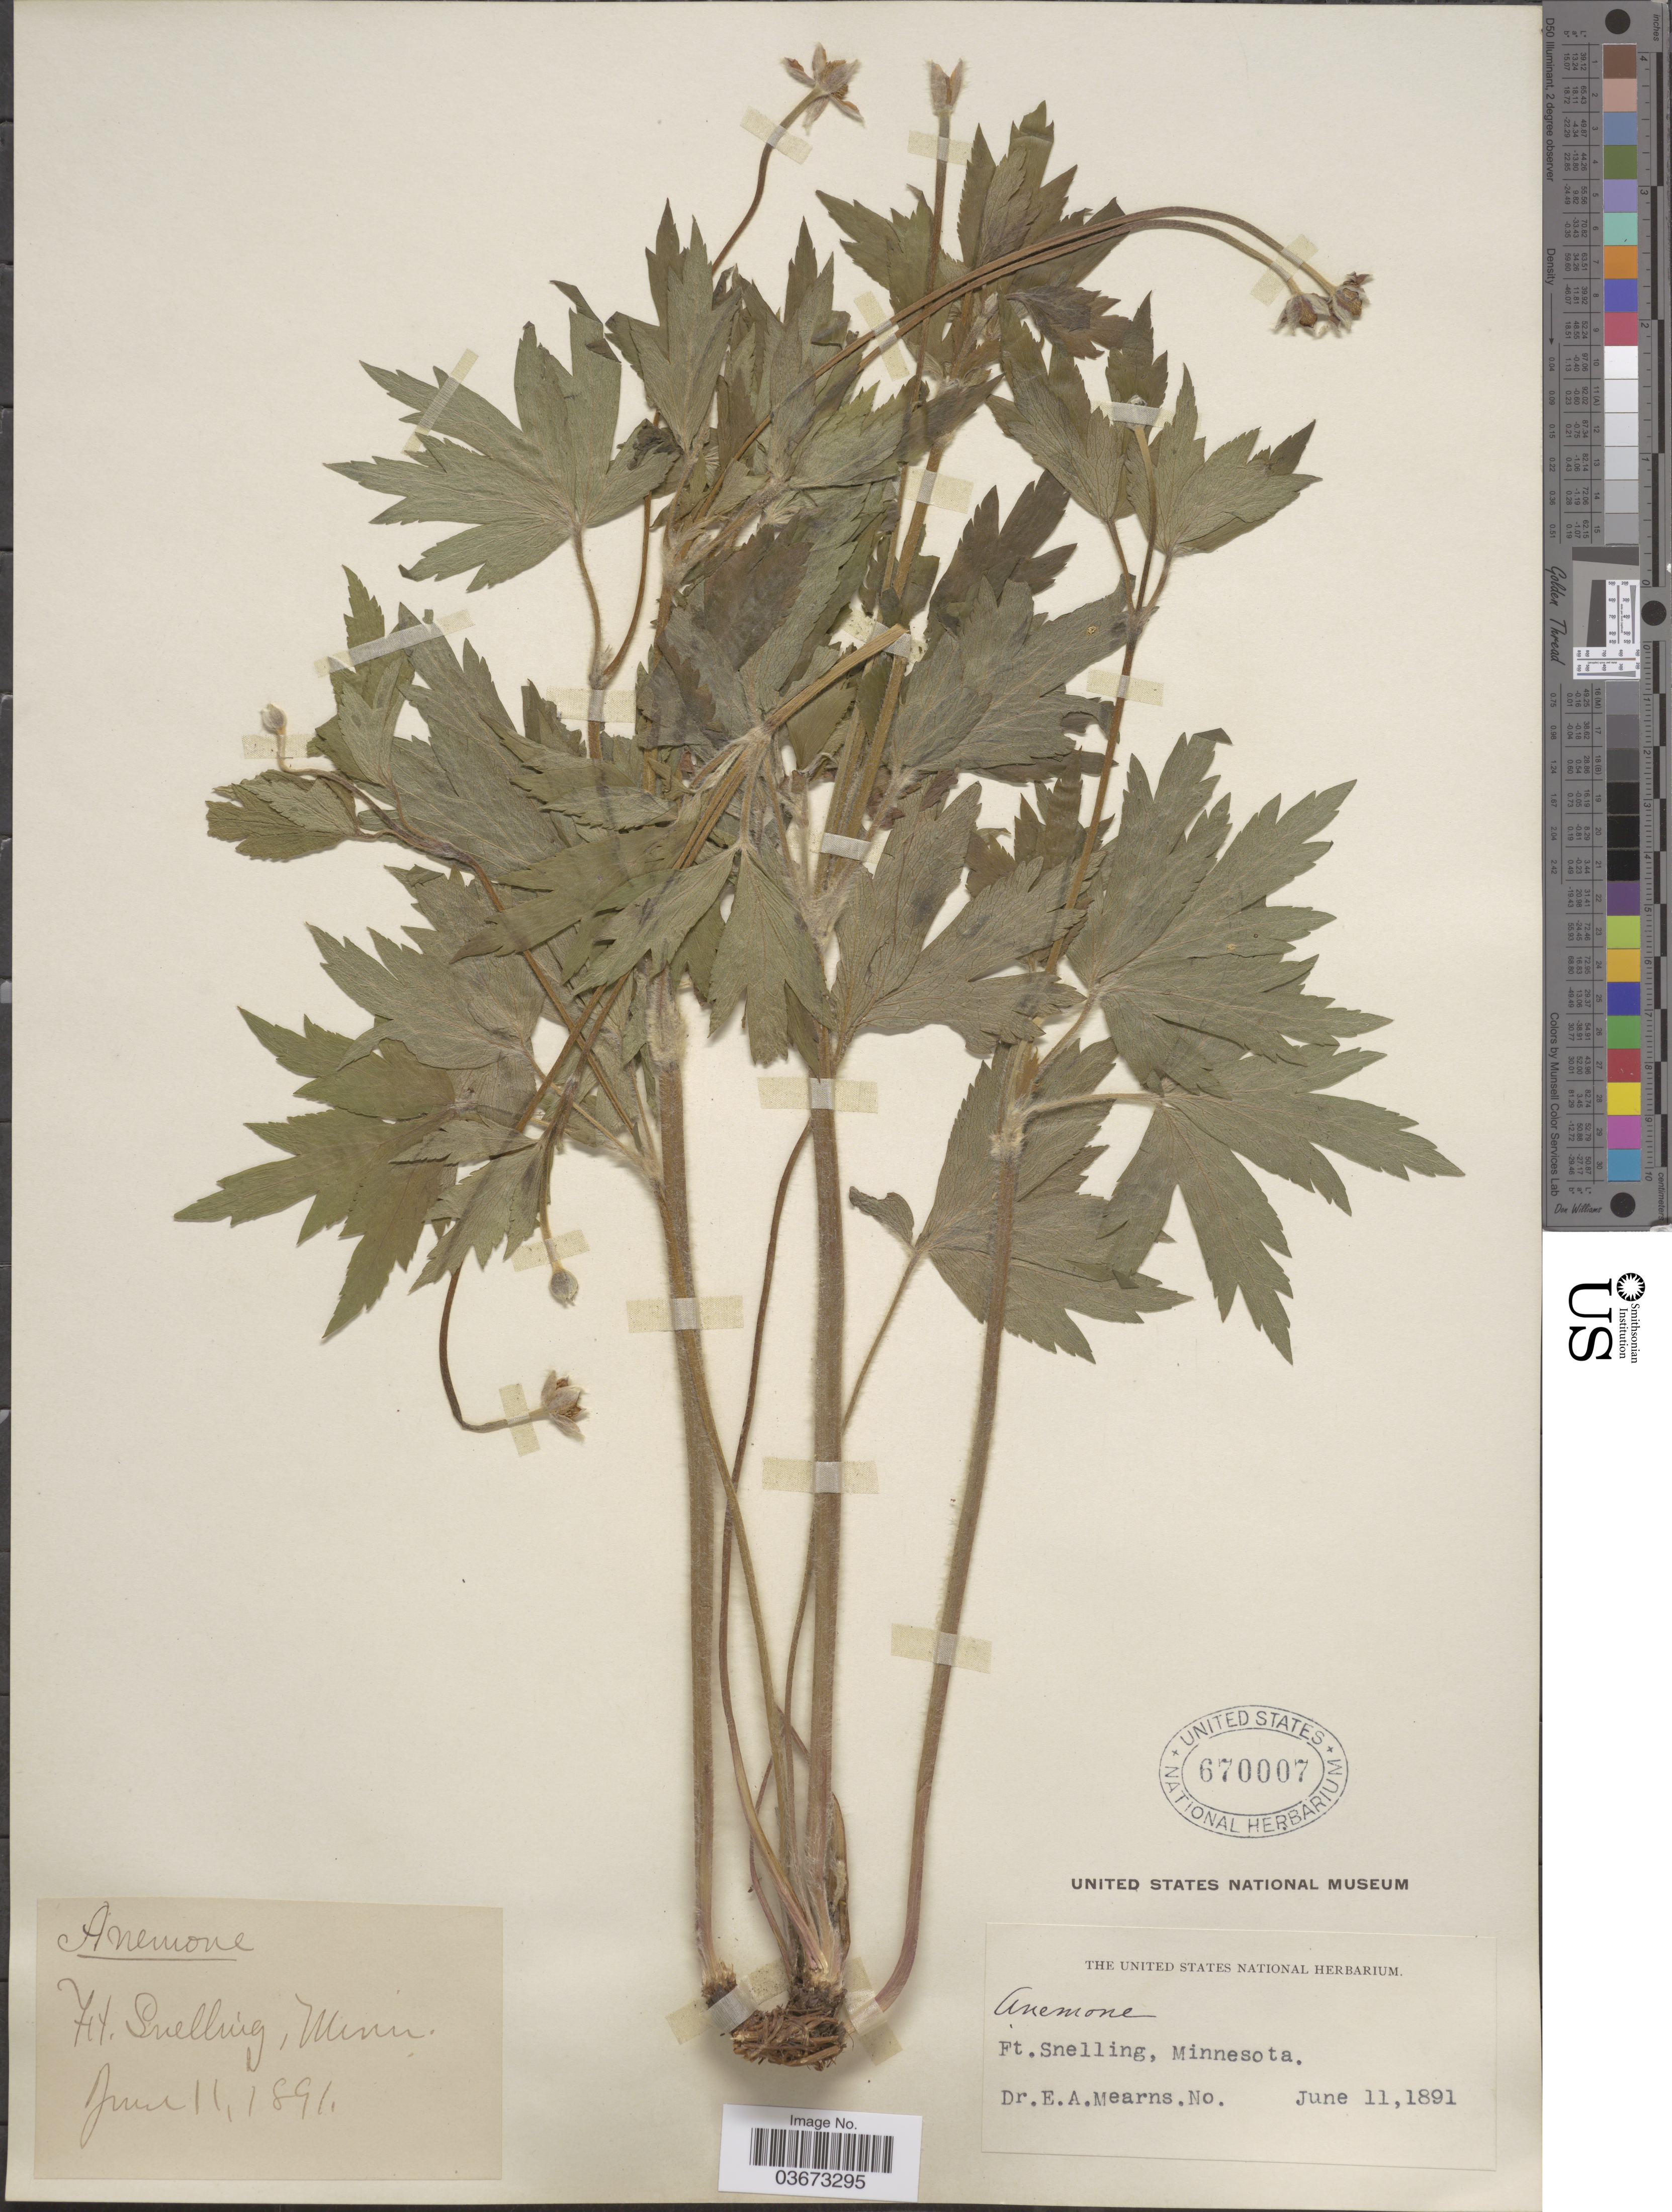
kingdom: Plantae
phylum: Tracheophyta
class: Magnoliopsida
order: Ranunculales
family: Ranunculaceae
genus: Anemone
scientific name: Anemone sp.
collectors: E. A. Mearns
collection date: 1891-06-11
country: United States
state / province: Minnesota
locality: Ft. Snelling.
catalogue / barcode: US 670007